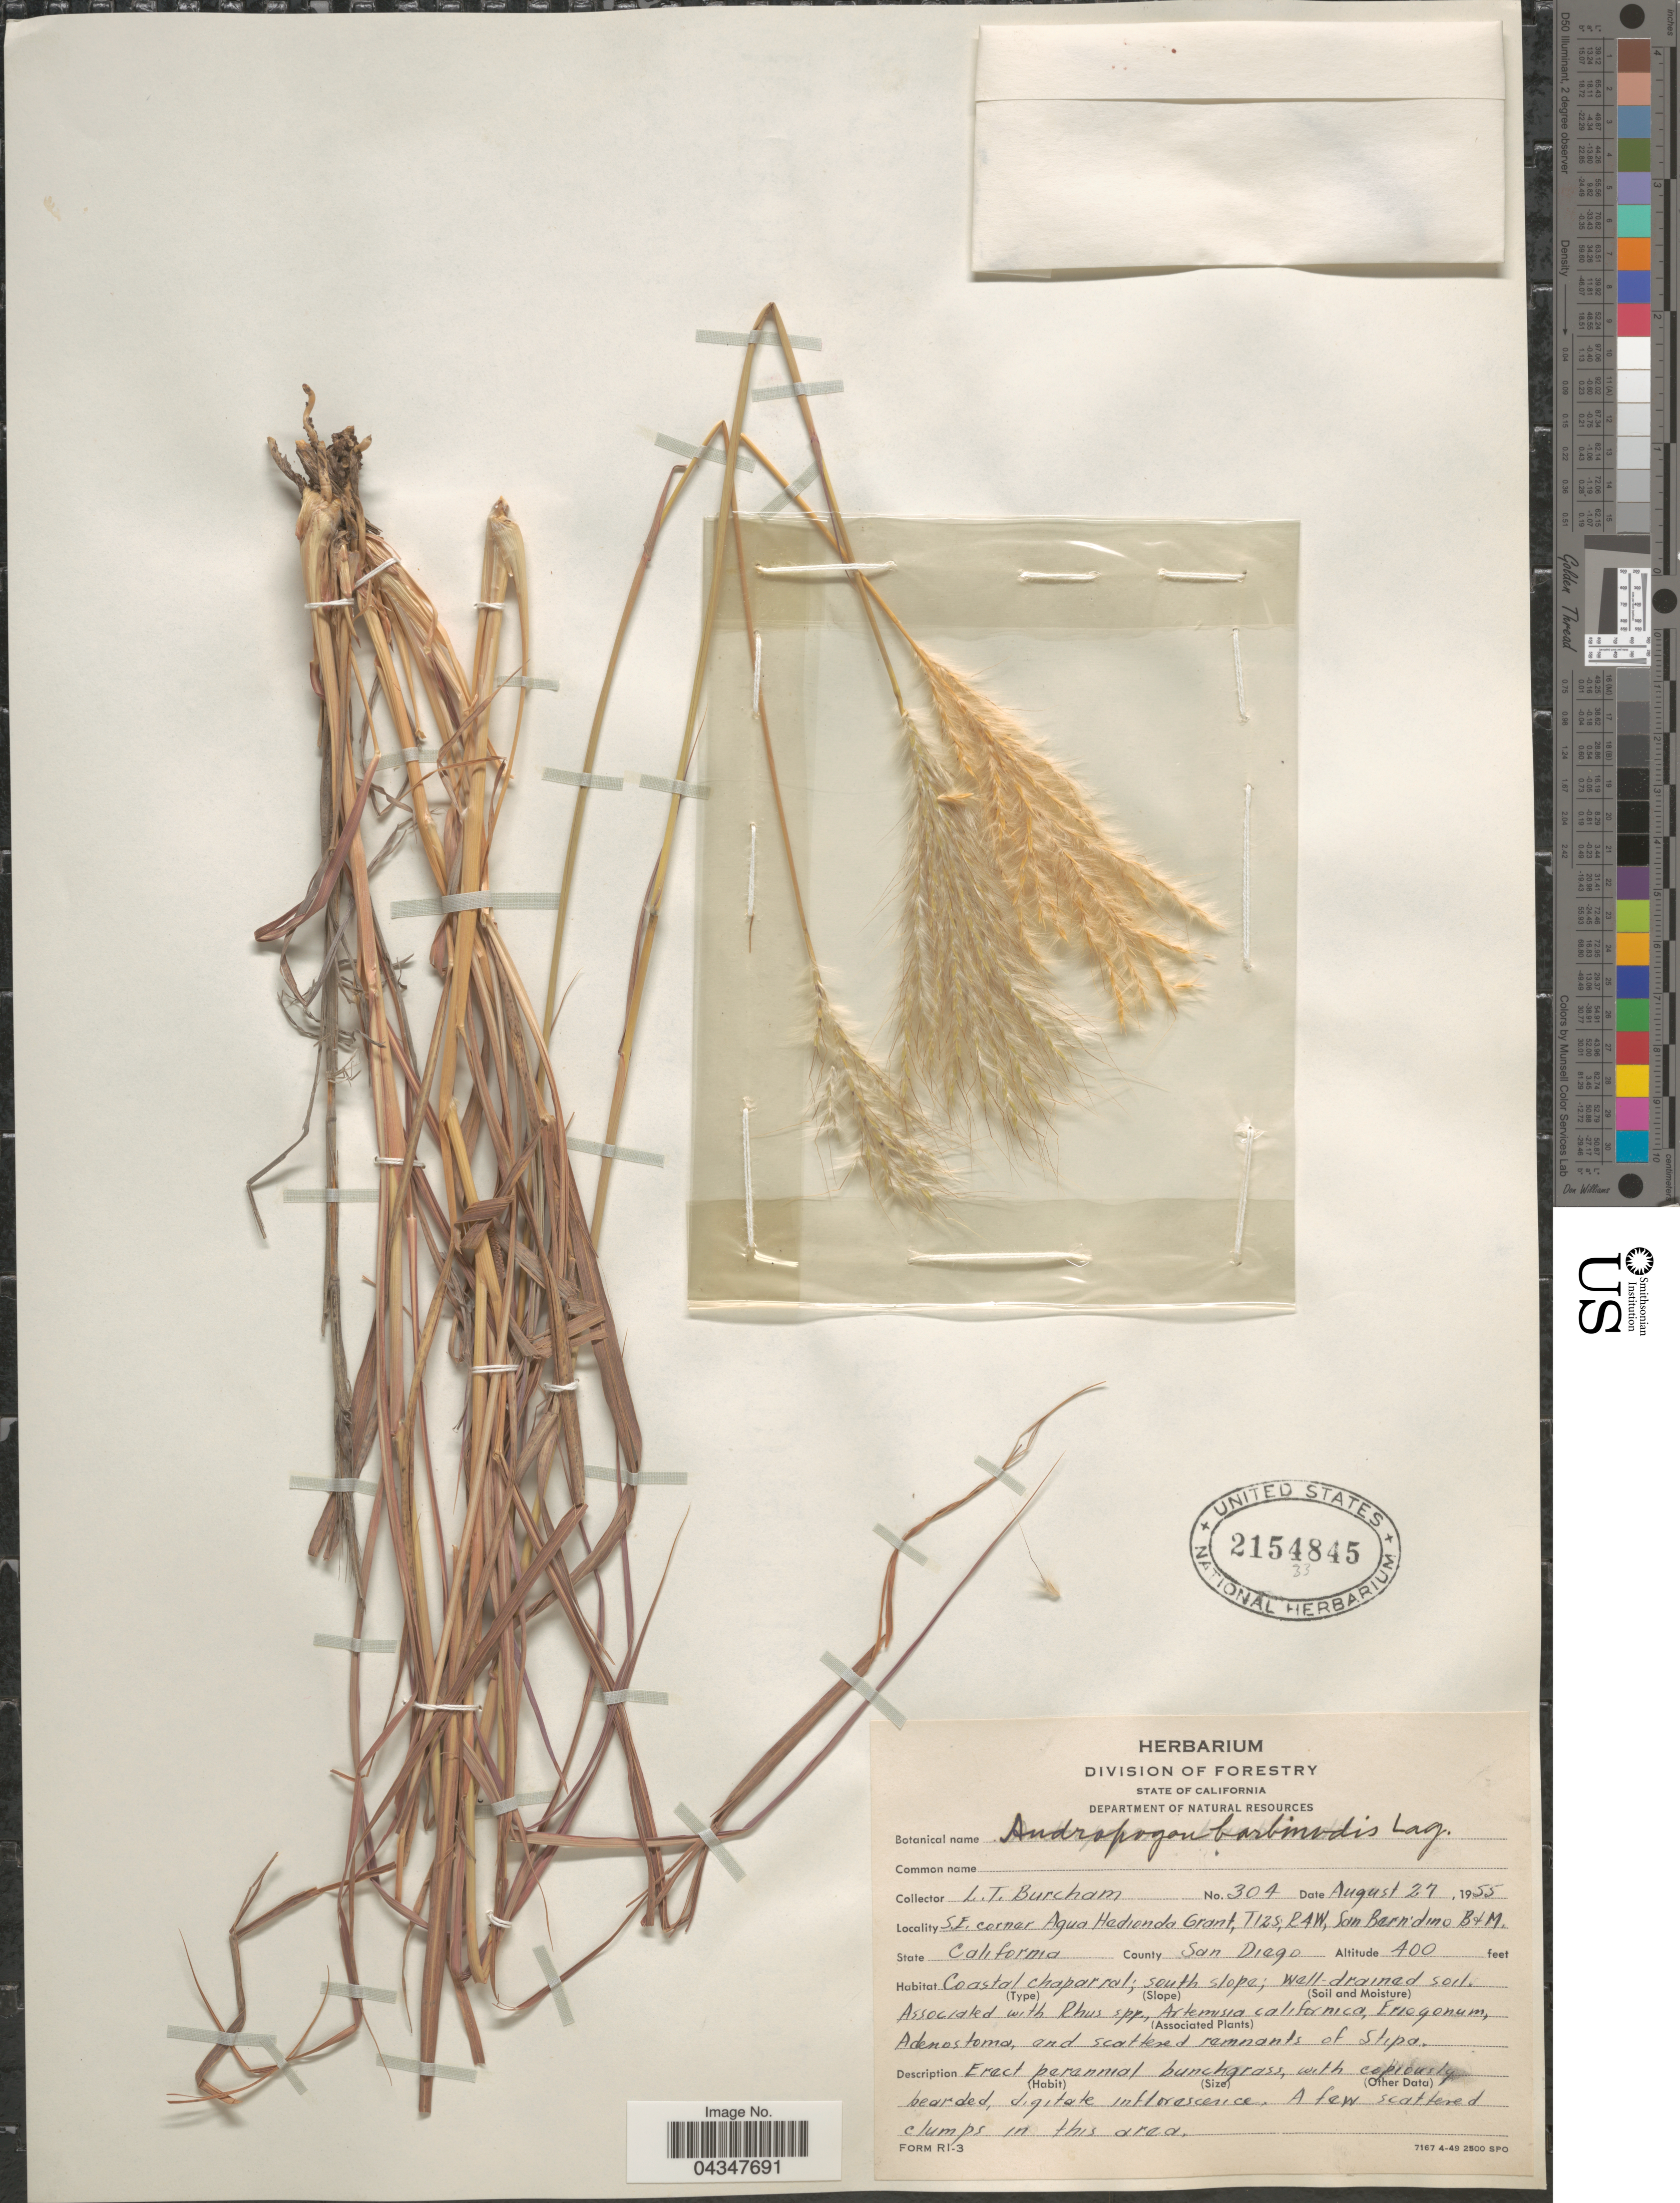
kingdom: Plantae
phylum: Tracheophyta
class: Liliopsida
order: Poales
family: Poaceae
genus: Bothriochloa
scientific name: Bothriochloa barbinodis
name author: (Lag.) Herter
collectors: L. Burcham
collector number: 304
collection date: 1955-08-27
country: United States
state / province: California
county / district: San Diego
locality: S.E. corner Agua Hedionda Grant, T12S; R4W; San Bernardino B + M. County San Diego.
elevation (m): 122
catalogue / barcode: US 2154845